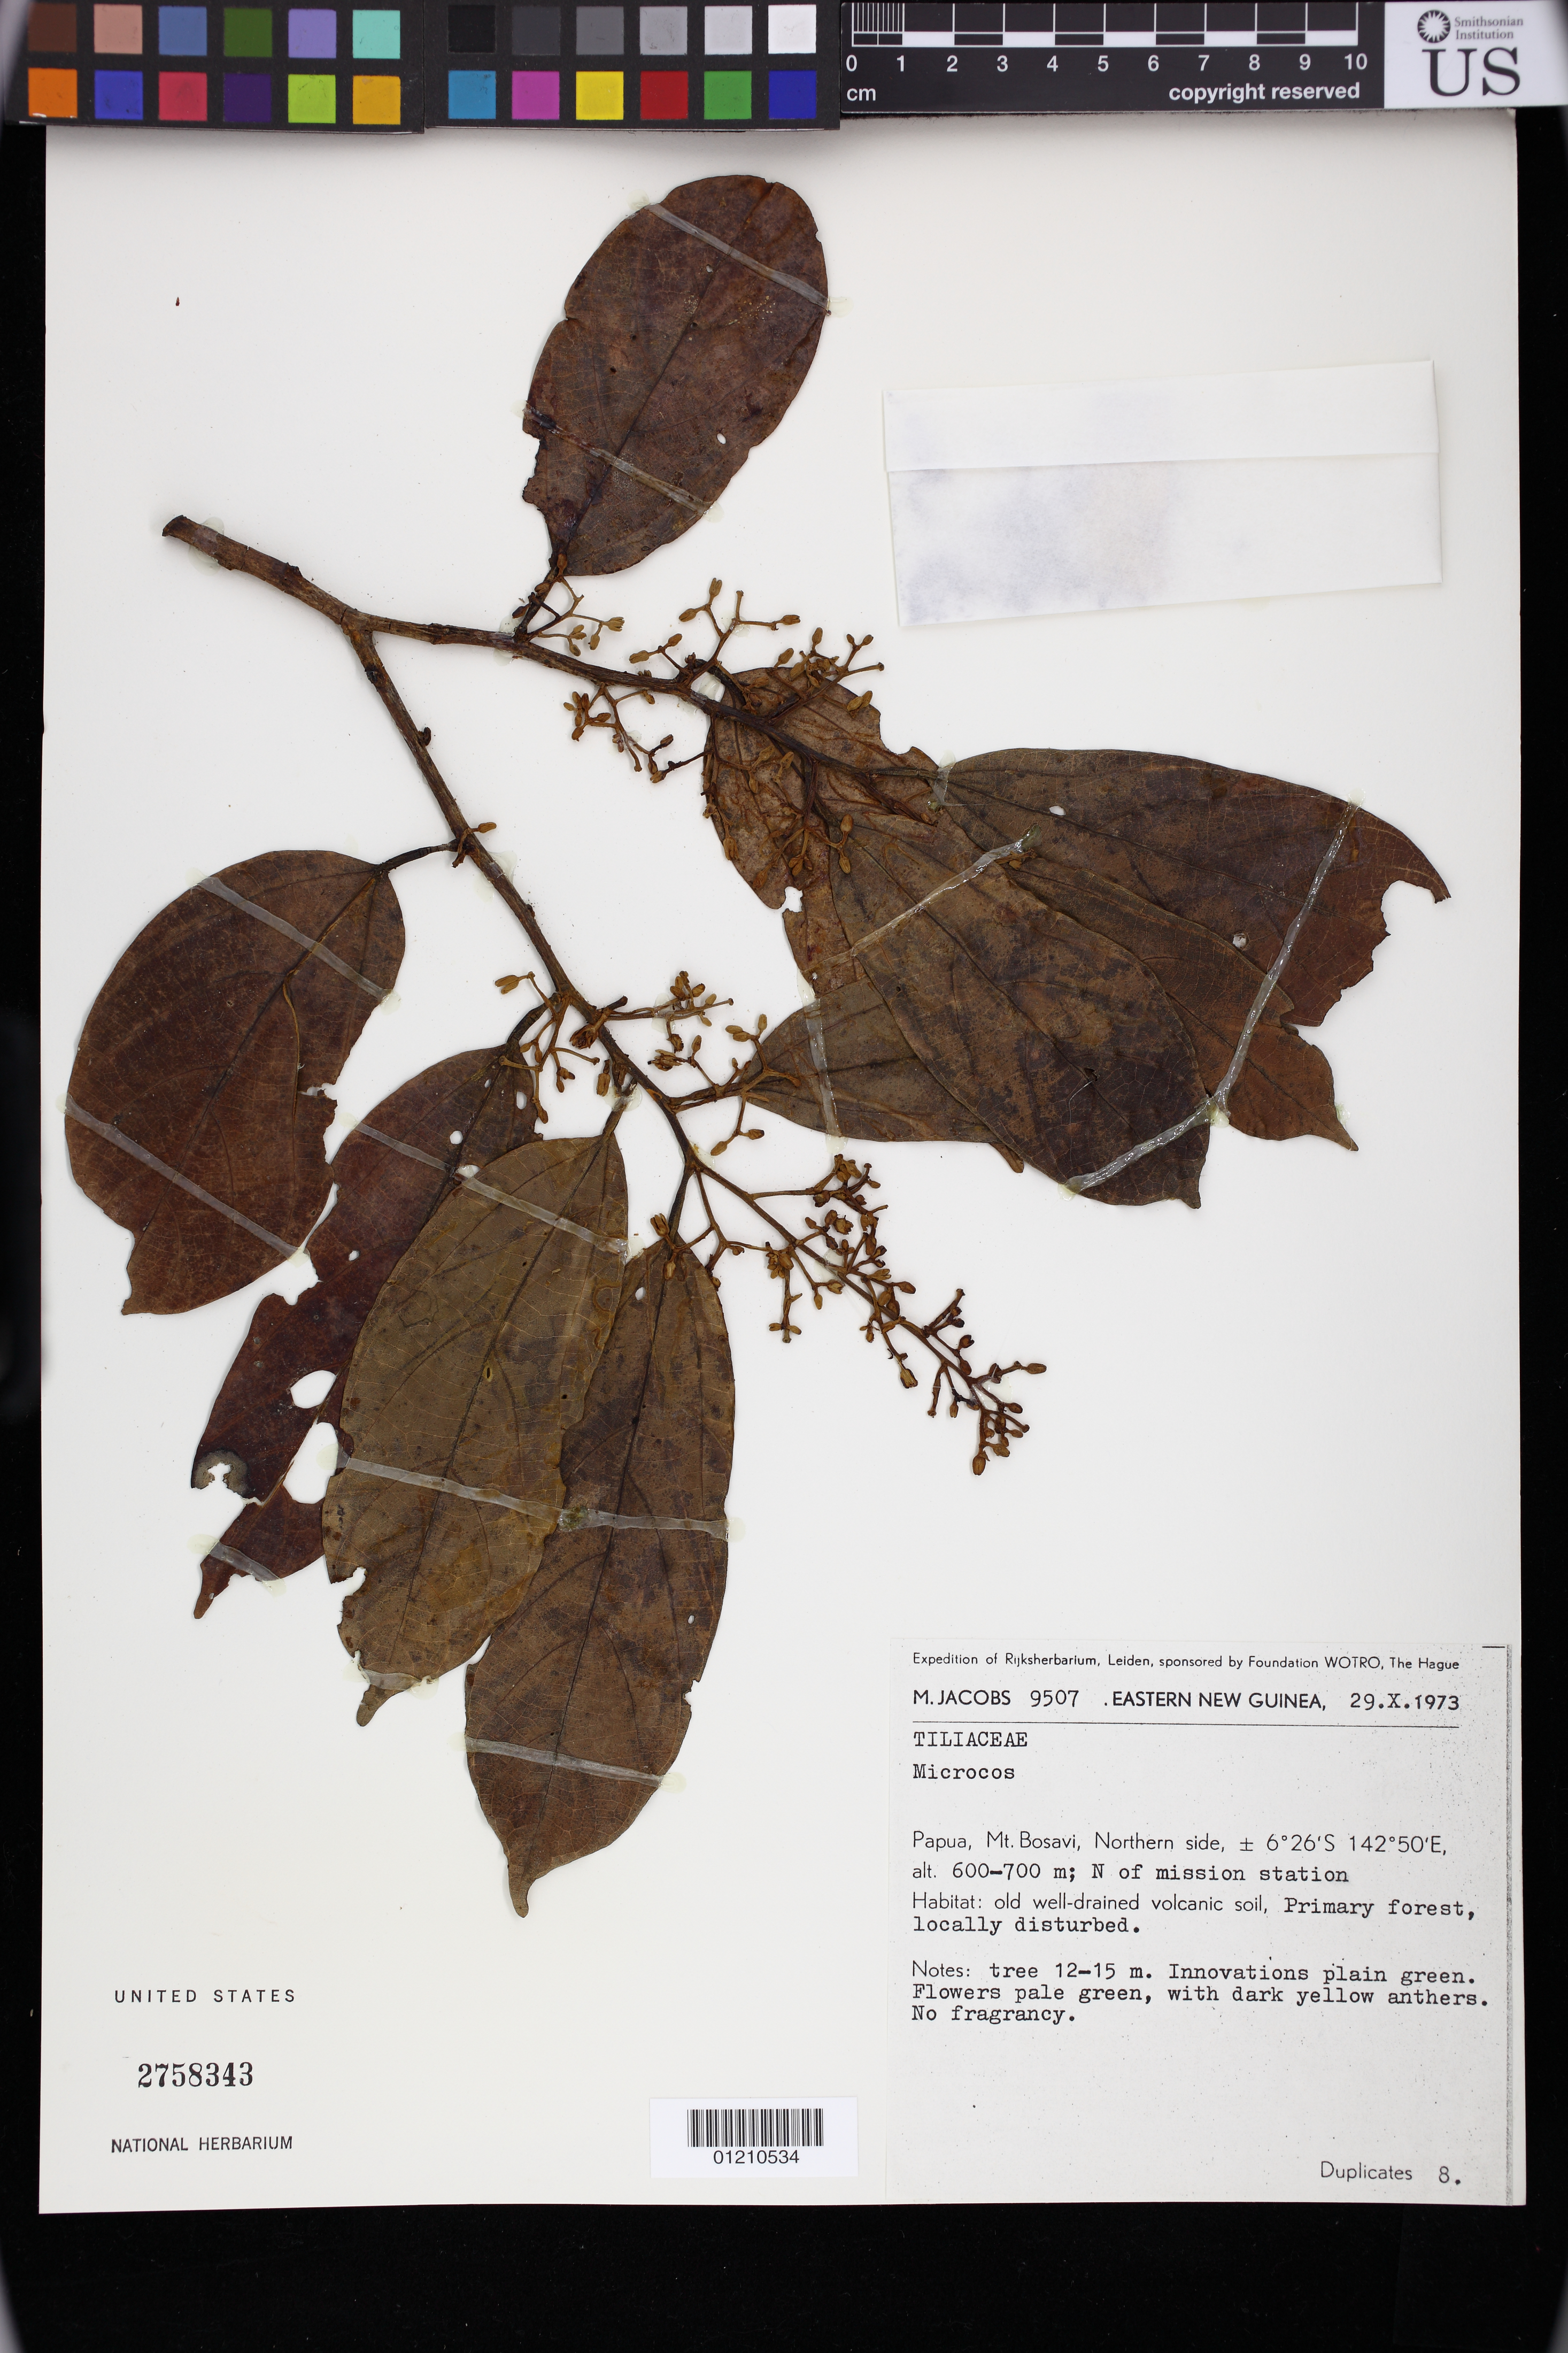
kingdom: Plantae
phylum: Tracheophyta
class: Magnoliopsida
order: Malvales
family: Malvaceae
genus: Microcos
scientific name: Microcos sp.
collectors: M. Jacobs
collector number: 9507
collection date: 1973-10-29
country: Papua New Guinea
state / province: Southern Highlands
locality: Mt. Bosavi, Northern side,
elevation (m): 600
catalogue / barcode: US 2758343